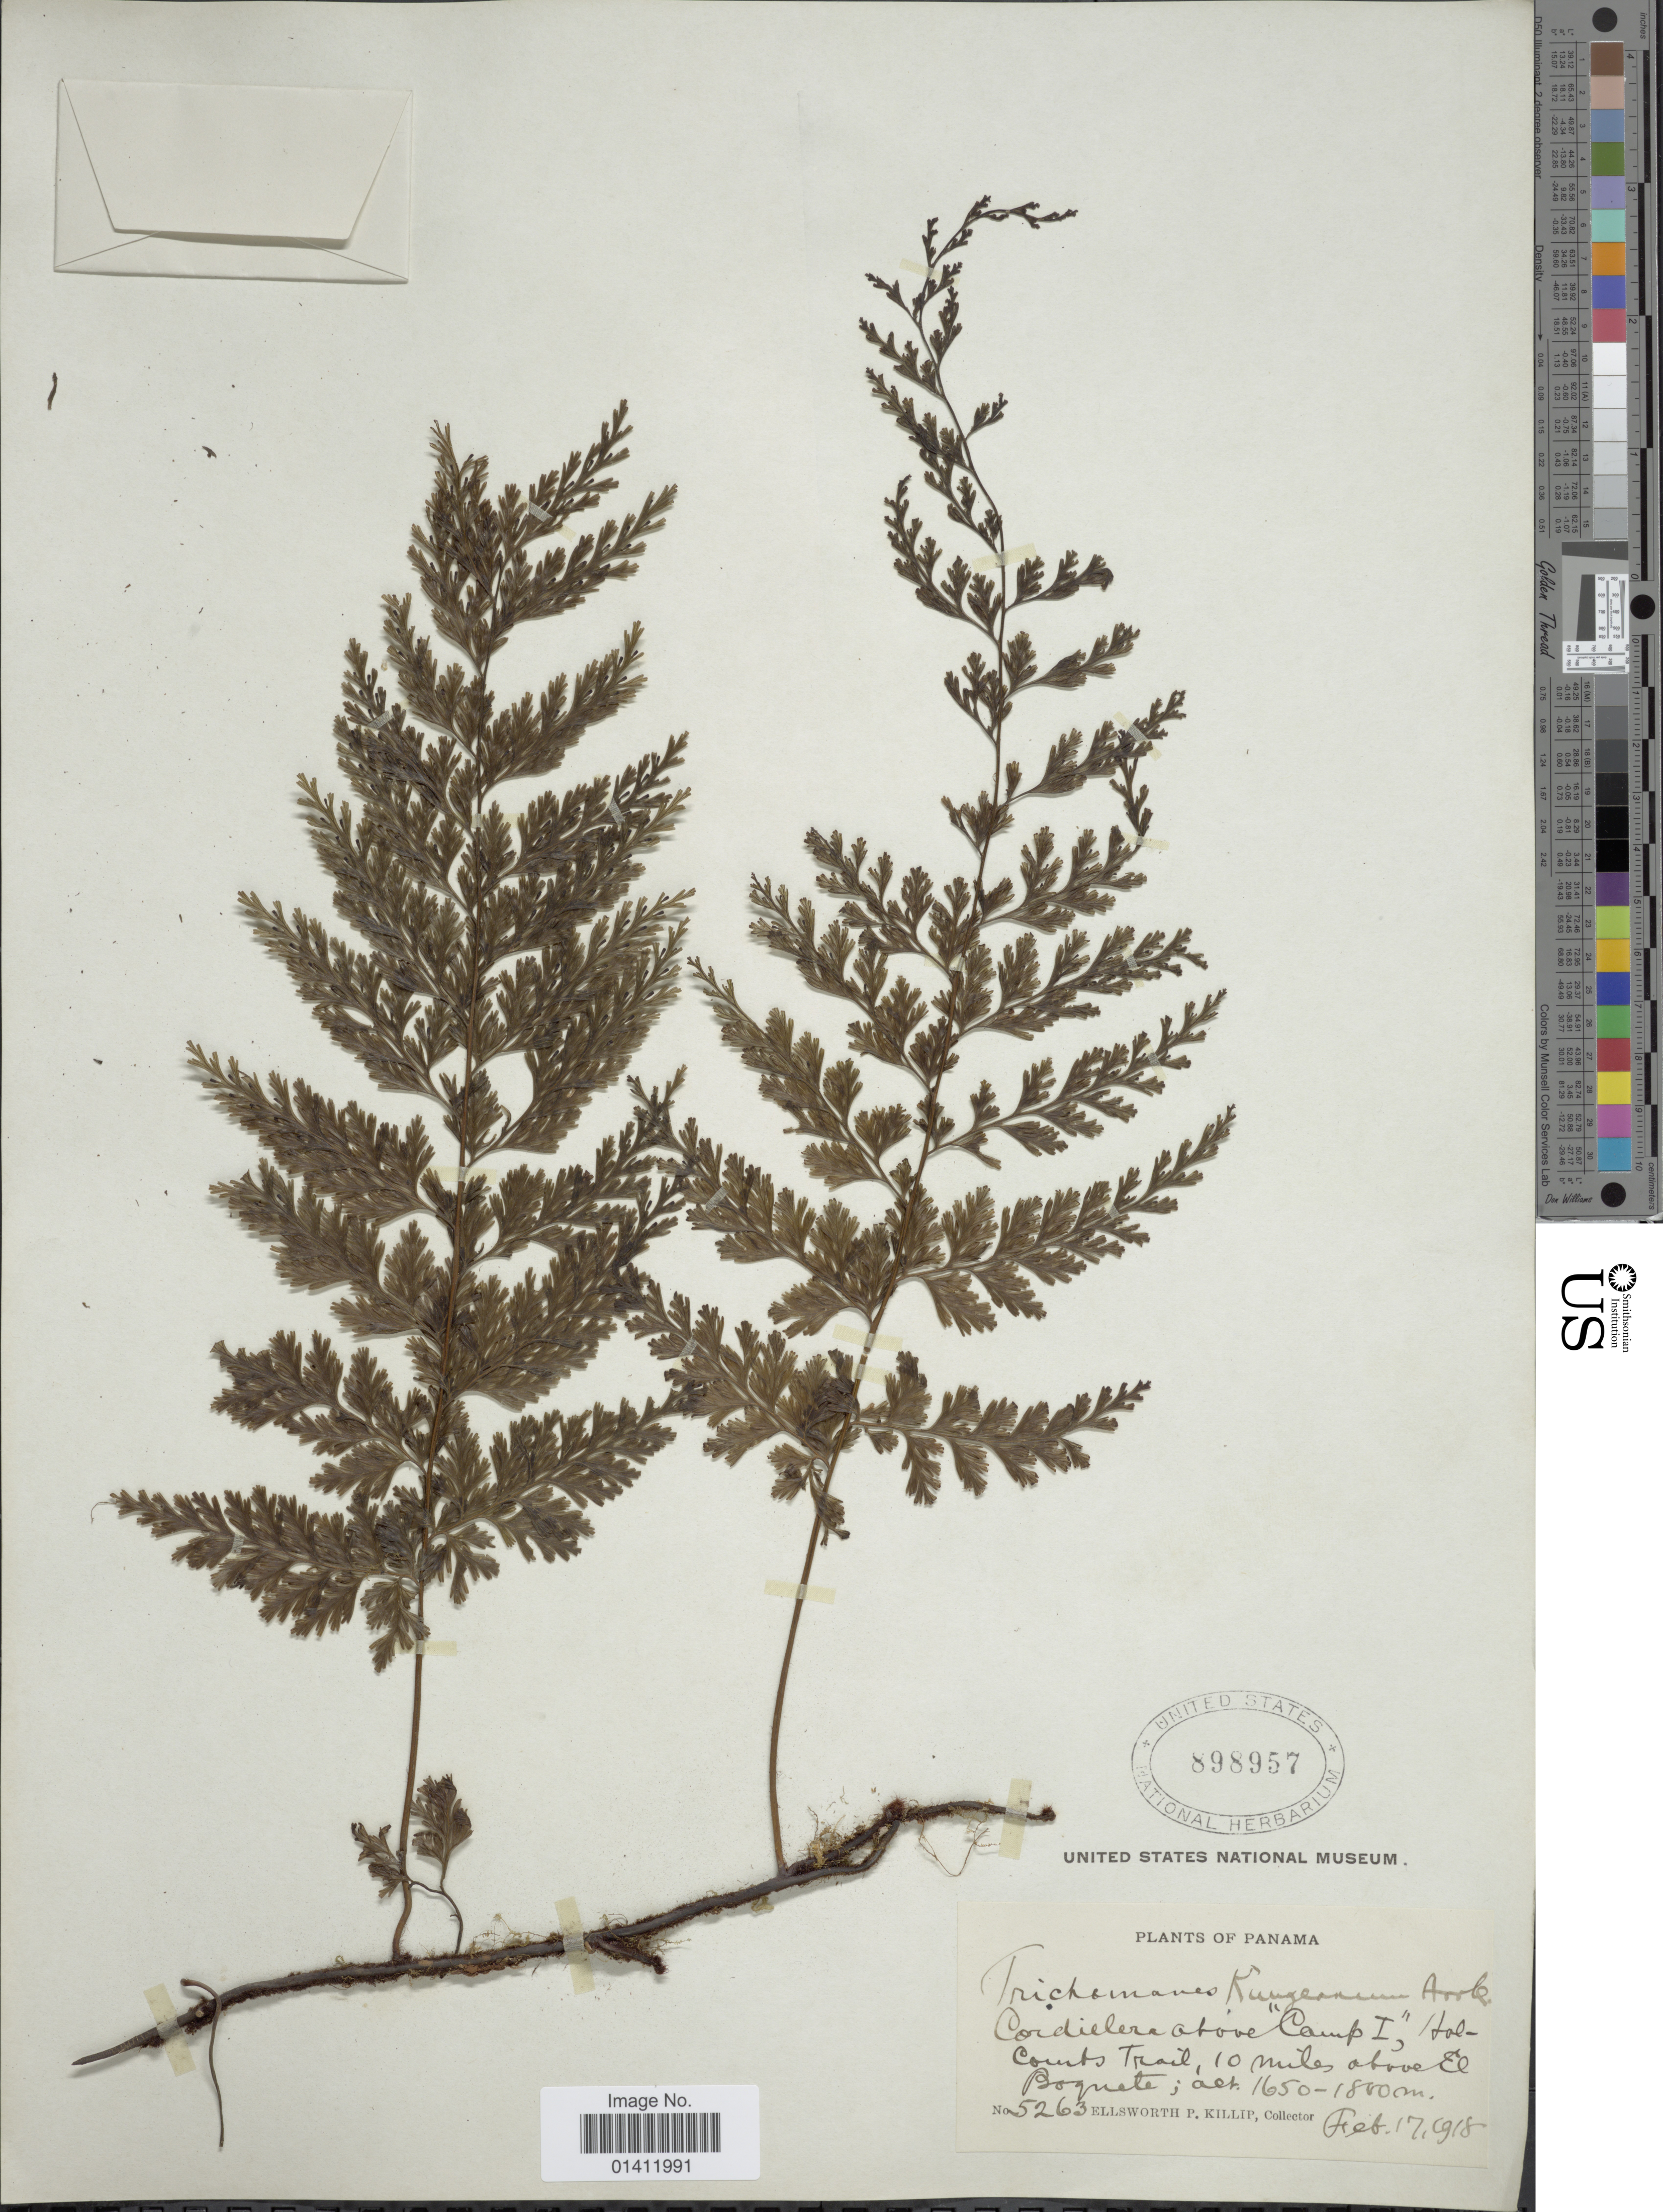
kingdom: Plantae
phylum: Tracheophyta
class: Polypodiopsida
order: Hymenophyllales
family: Hymenophyllaceae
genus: Vandenboschia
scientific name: Vandenboschia radicans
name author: (Sw.) Copel.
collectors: E. P. Killip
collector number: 5263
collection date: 1918-02-17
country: Panama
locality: Cordillera above 'Camp 1,' Holcounts Trail, 10 miles above El Boquete.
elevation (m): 1650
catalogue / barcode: US 898957